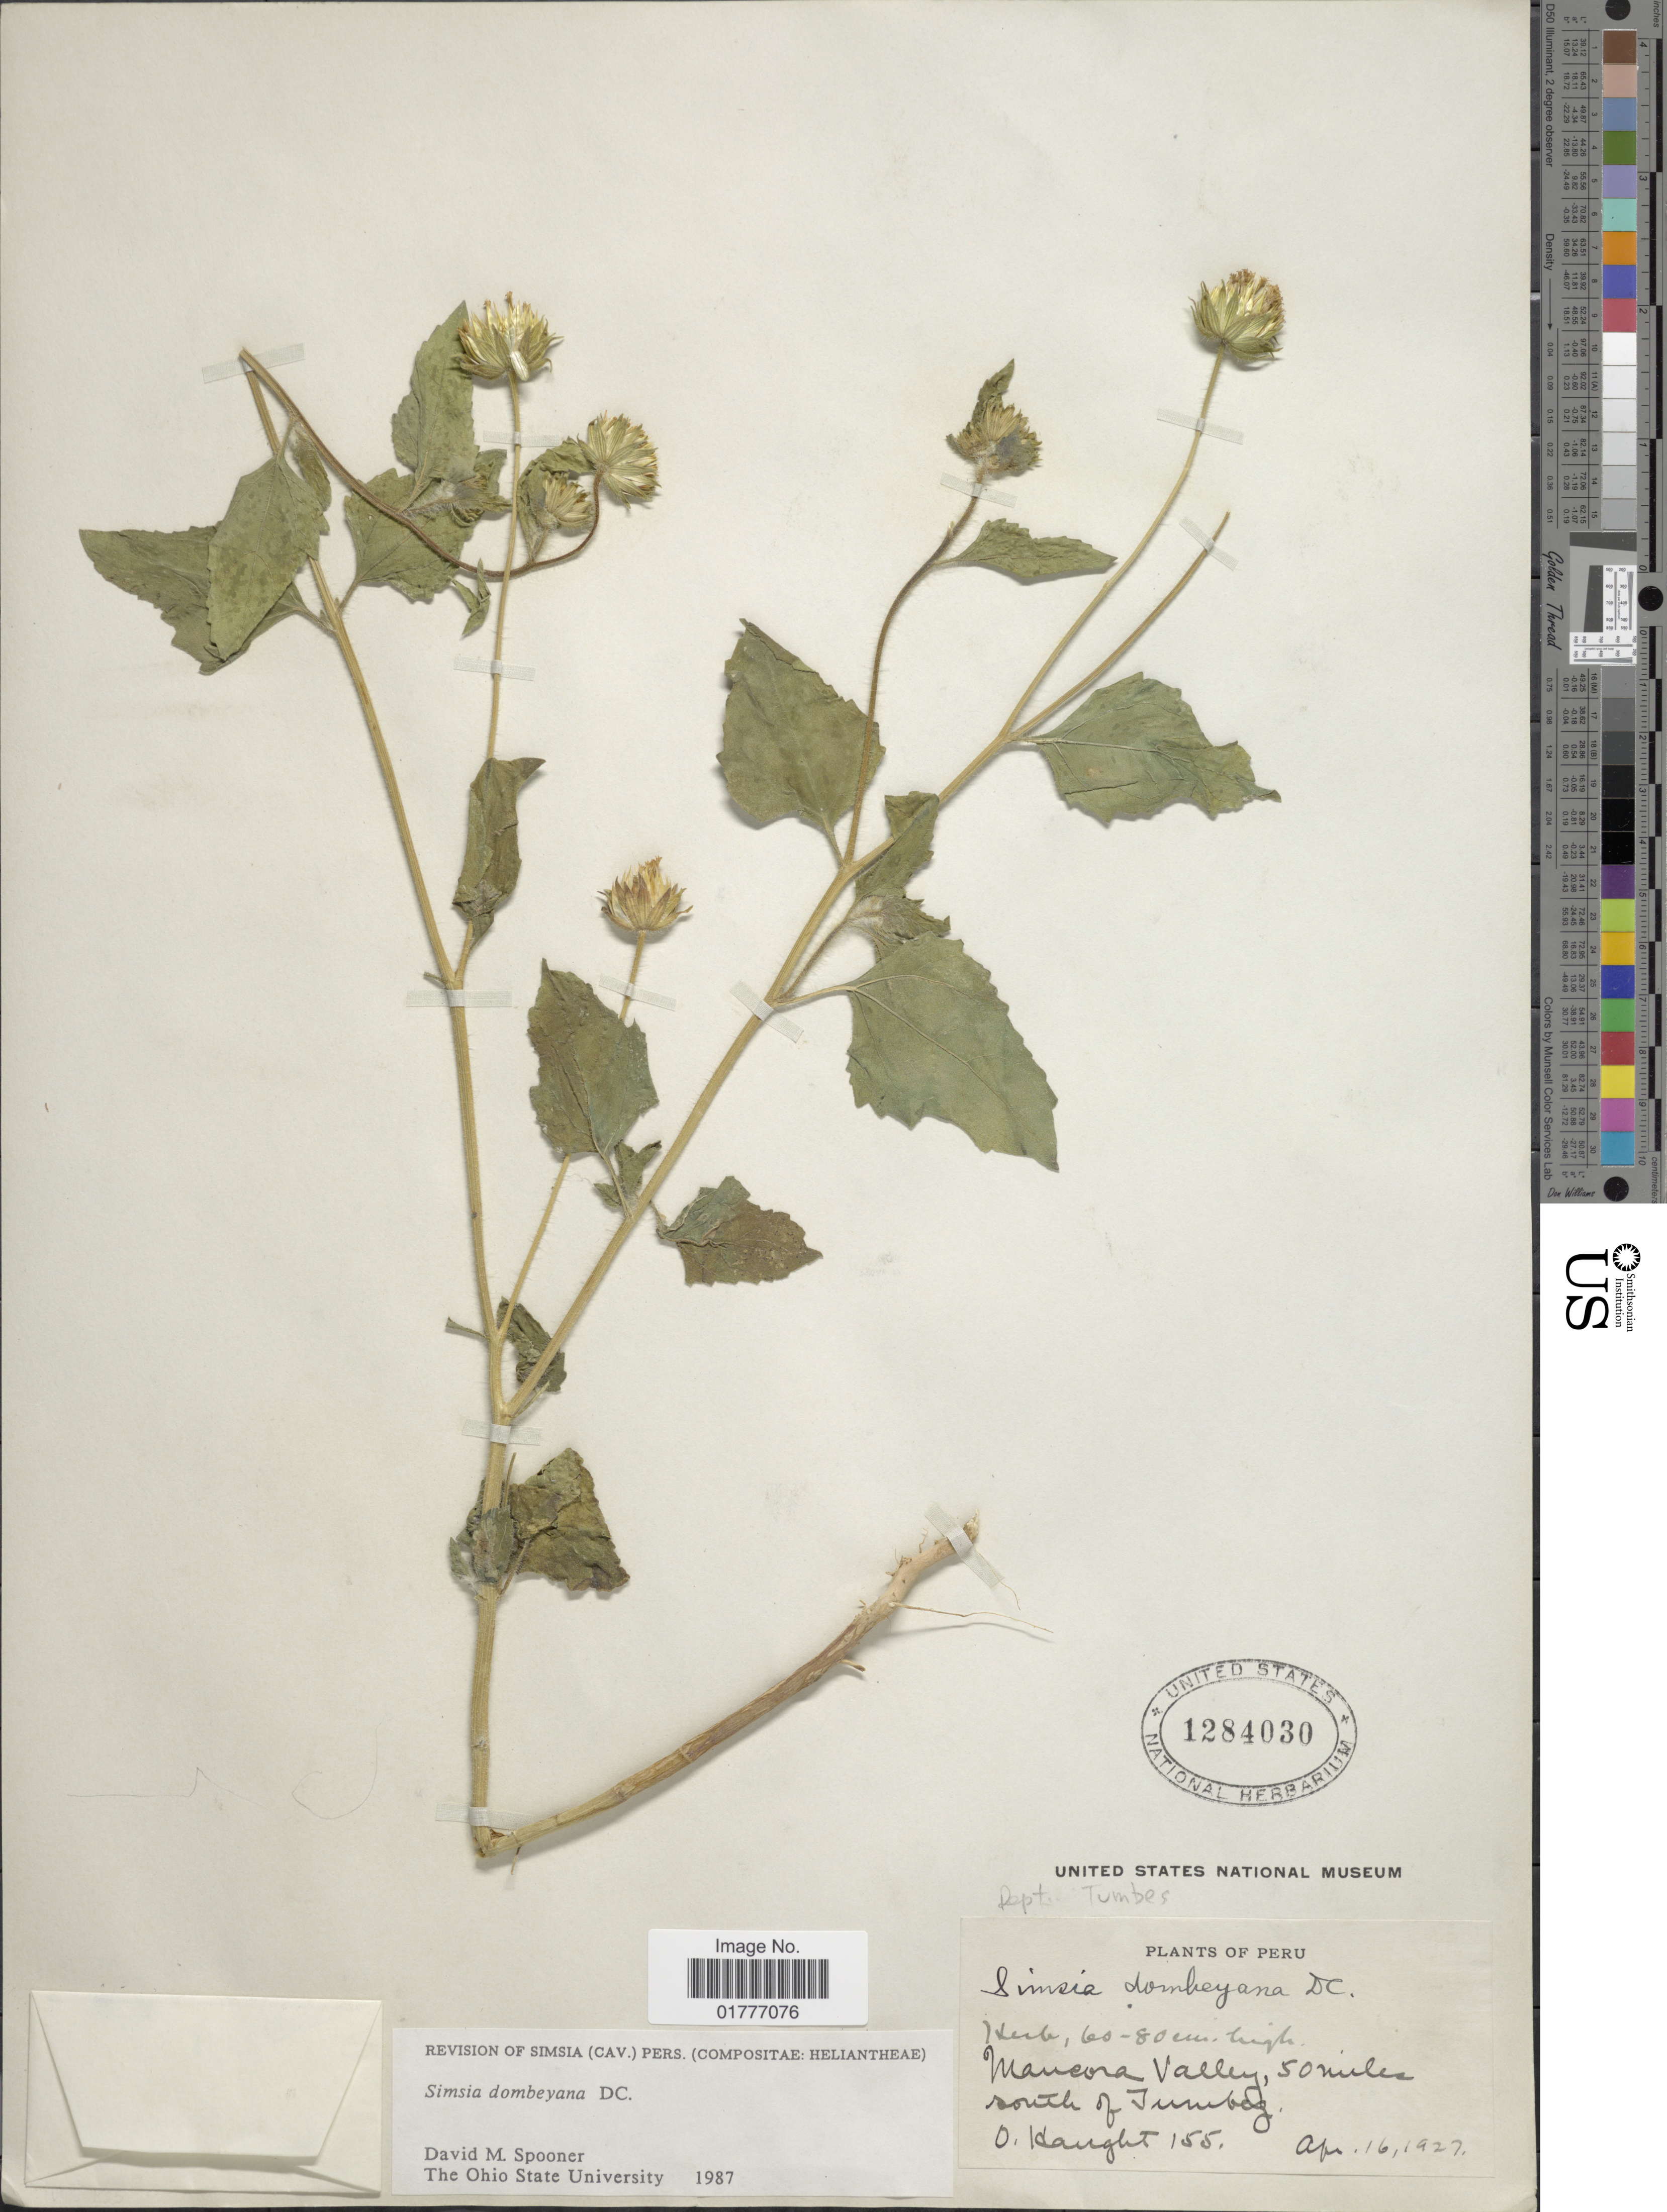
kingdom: Plantae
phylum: Tracheophyta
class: Magnoliopsida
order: Asterales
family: Asteraceae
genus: Simsia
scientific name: Simsia dombeyana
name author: DC.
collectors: O. Haught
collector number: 155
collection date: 1927-04-16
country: Peru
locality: Mancora Valley, 50 miles south of Tumbez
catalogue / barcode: US 1284030